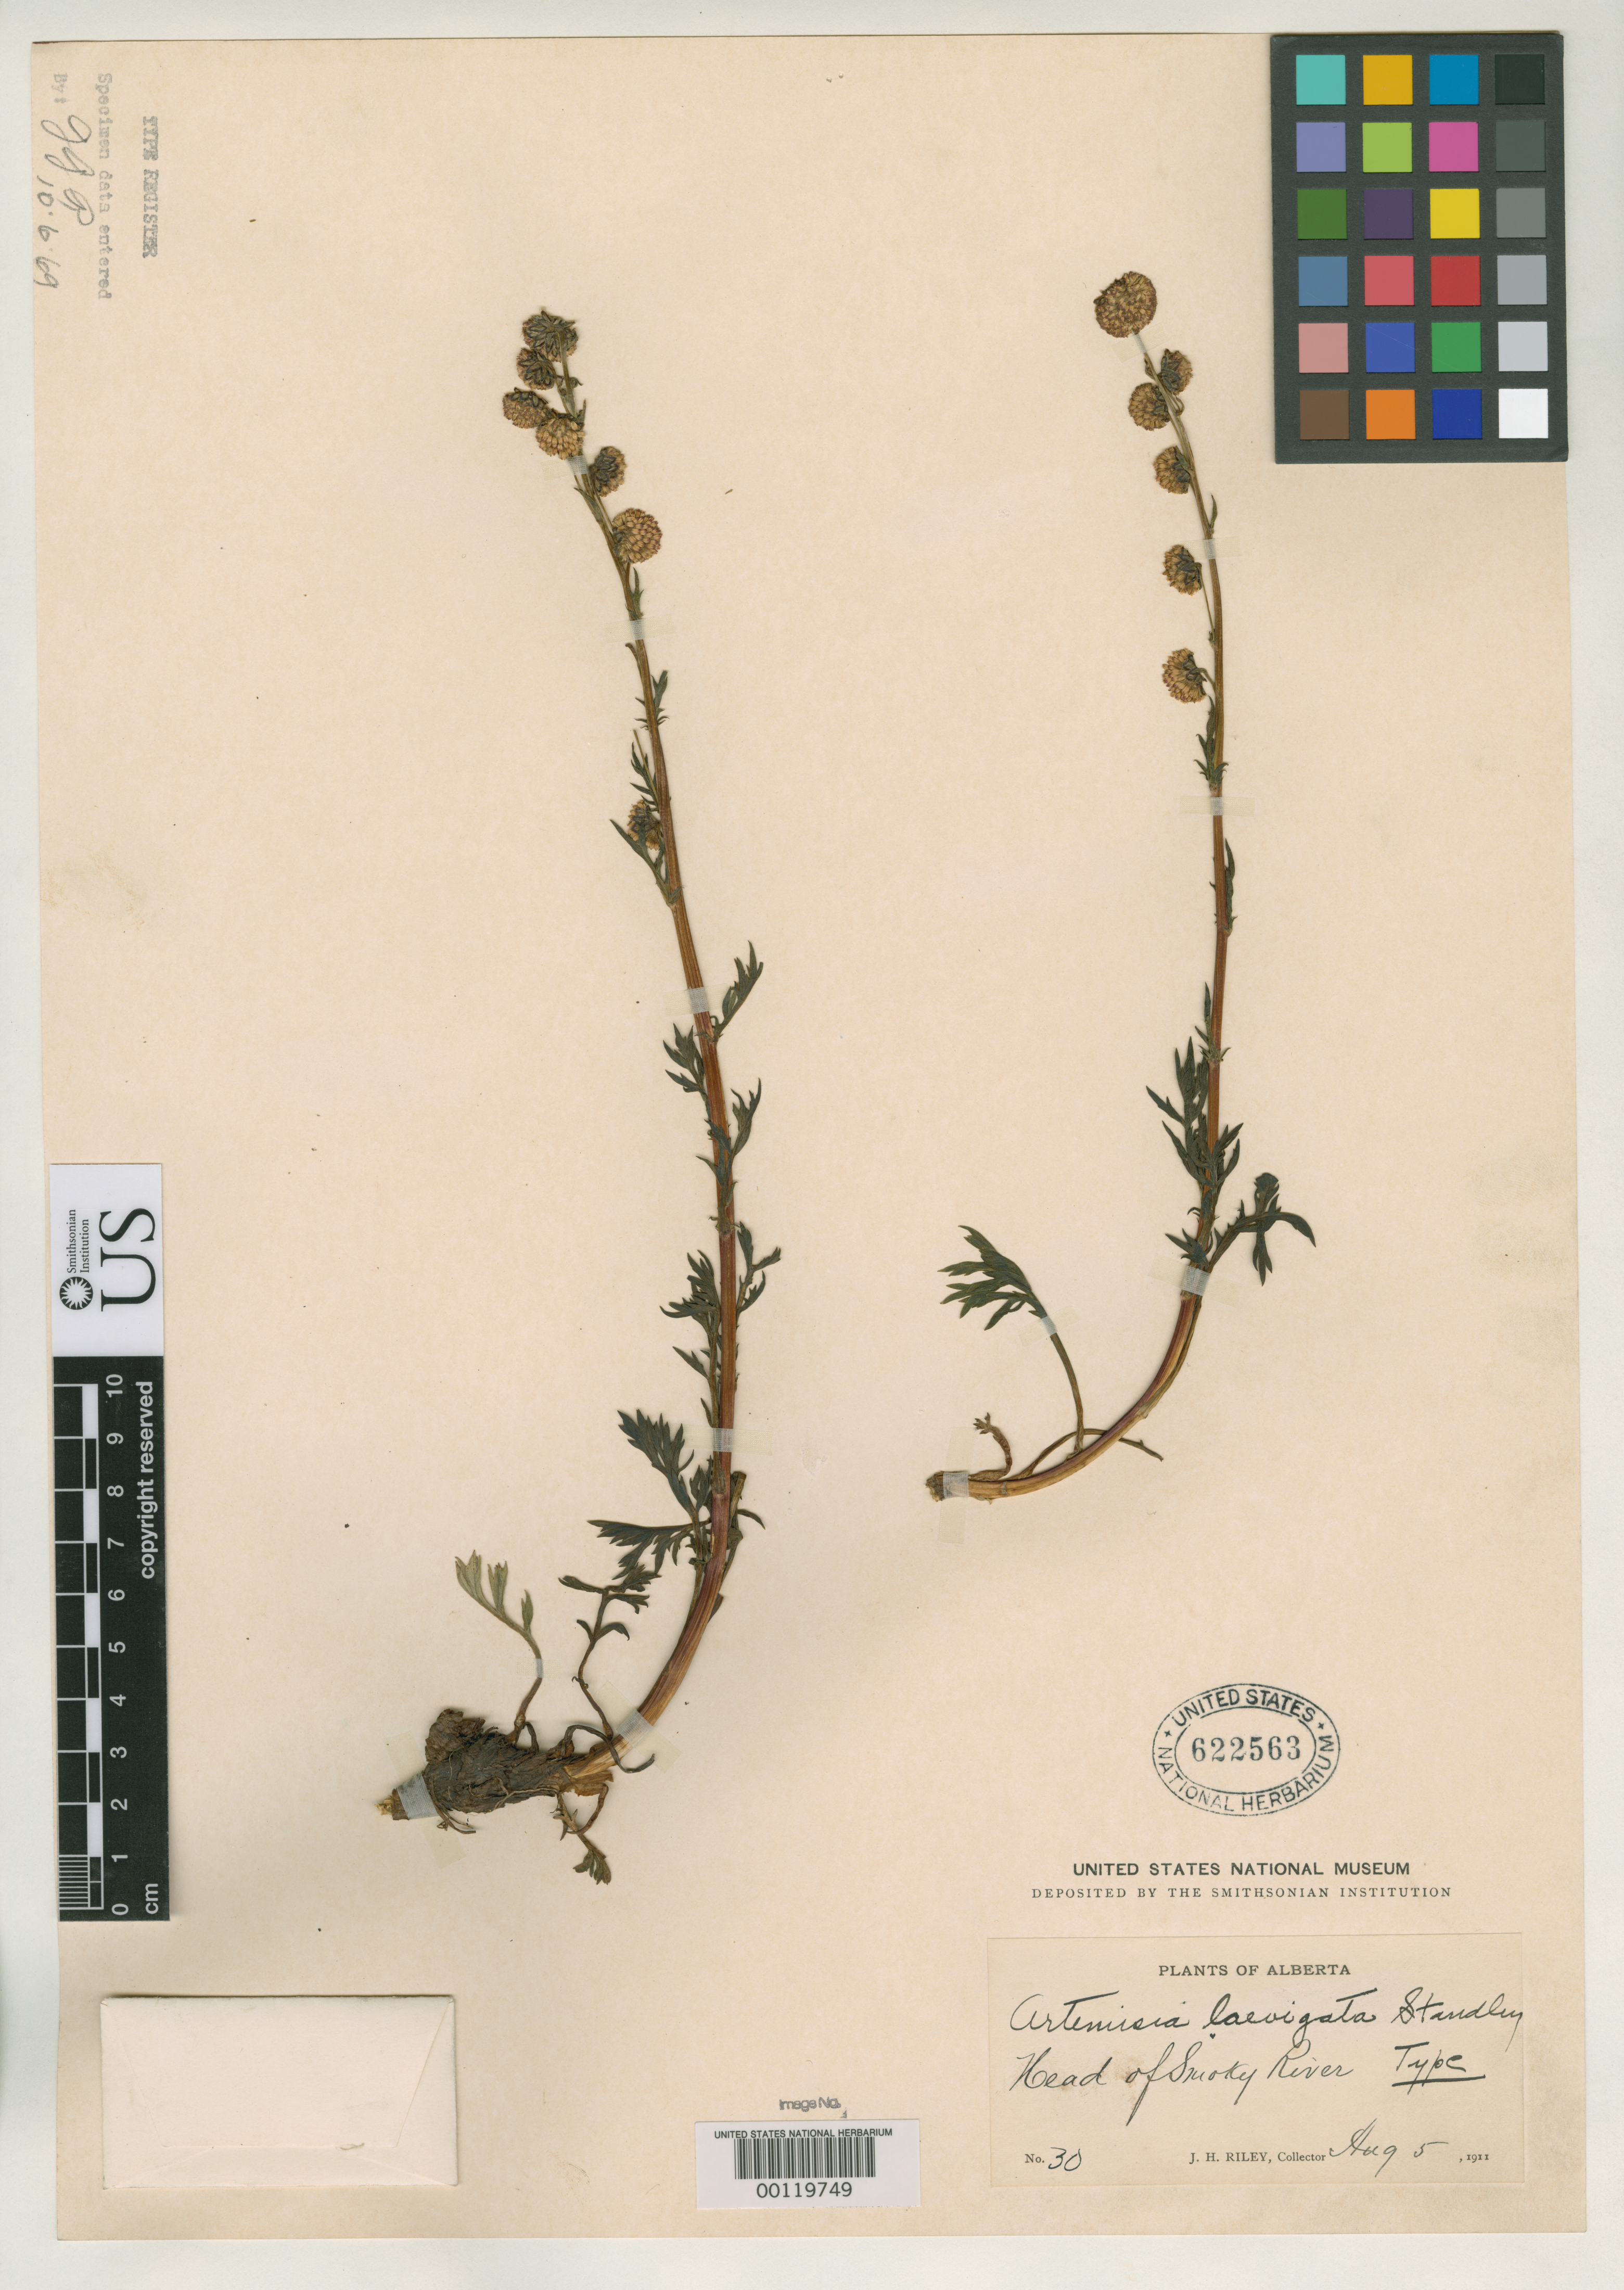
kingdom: Plantae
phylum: Tracheophyta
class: Magnoliopsida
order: Asterales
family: Asteraceae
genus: Artemisia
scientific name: Artemisia laevigata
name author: Standl.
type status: Holotype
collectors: J. H. Riley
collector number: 30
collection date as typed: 05 Aug 1911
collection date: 1911-08-05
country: Canada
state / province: Alberta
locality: Smoky River.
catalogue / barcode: US 622563